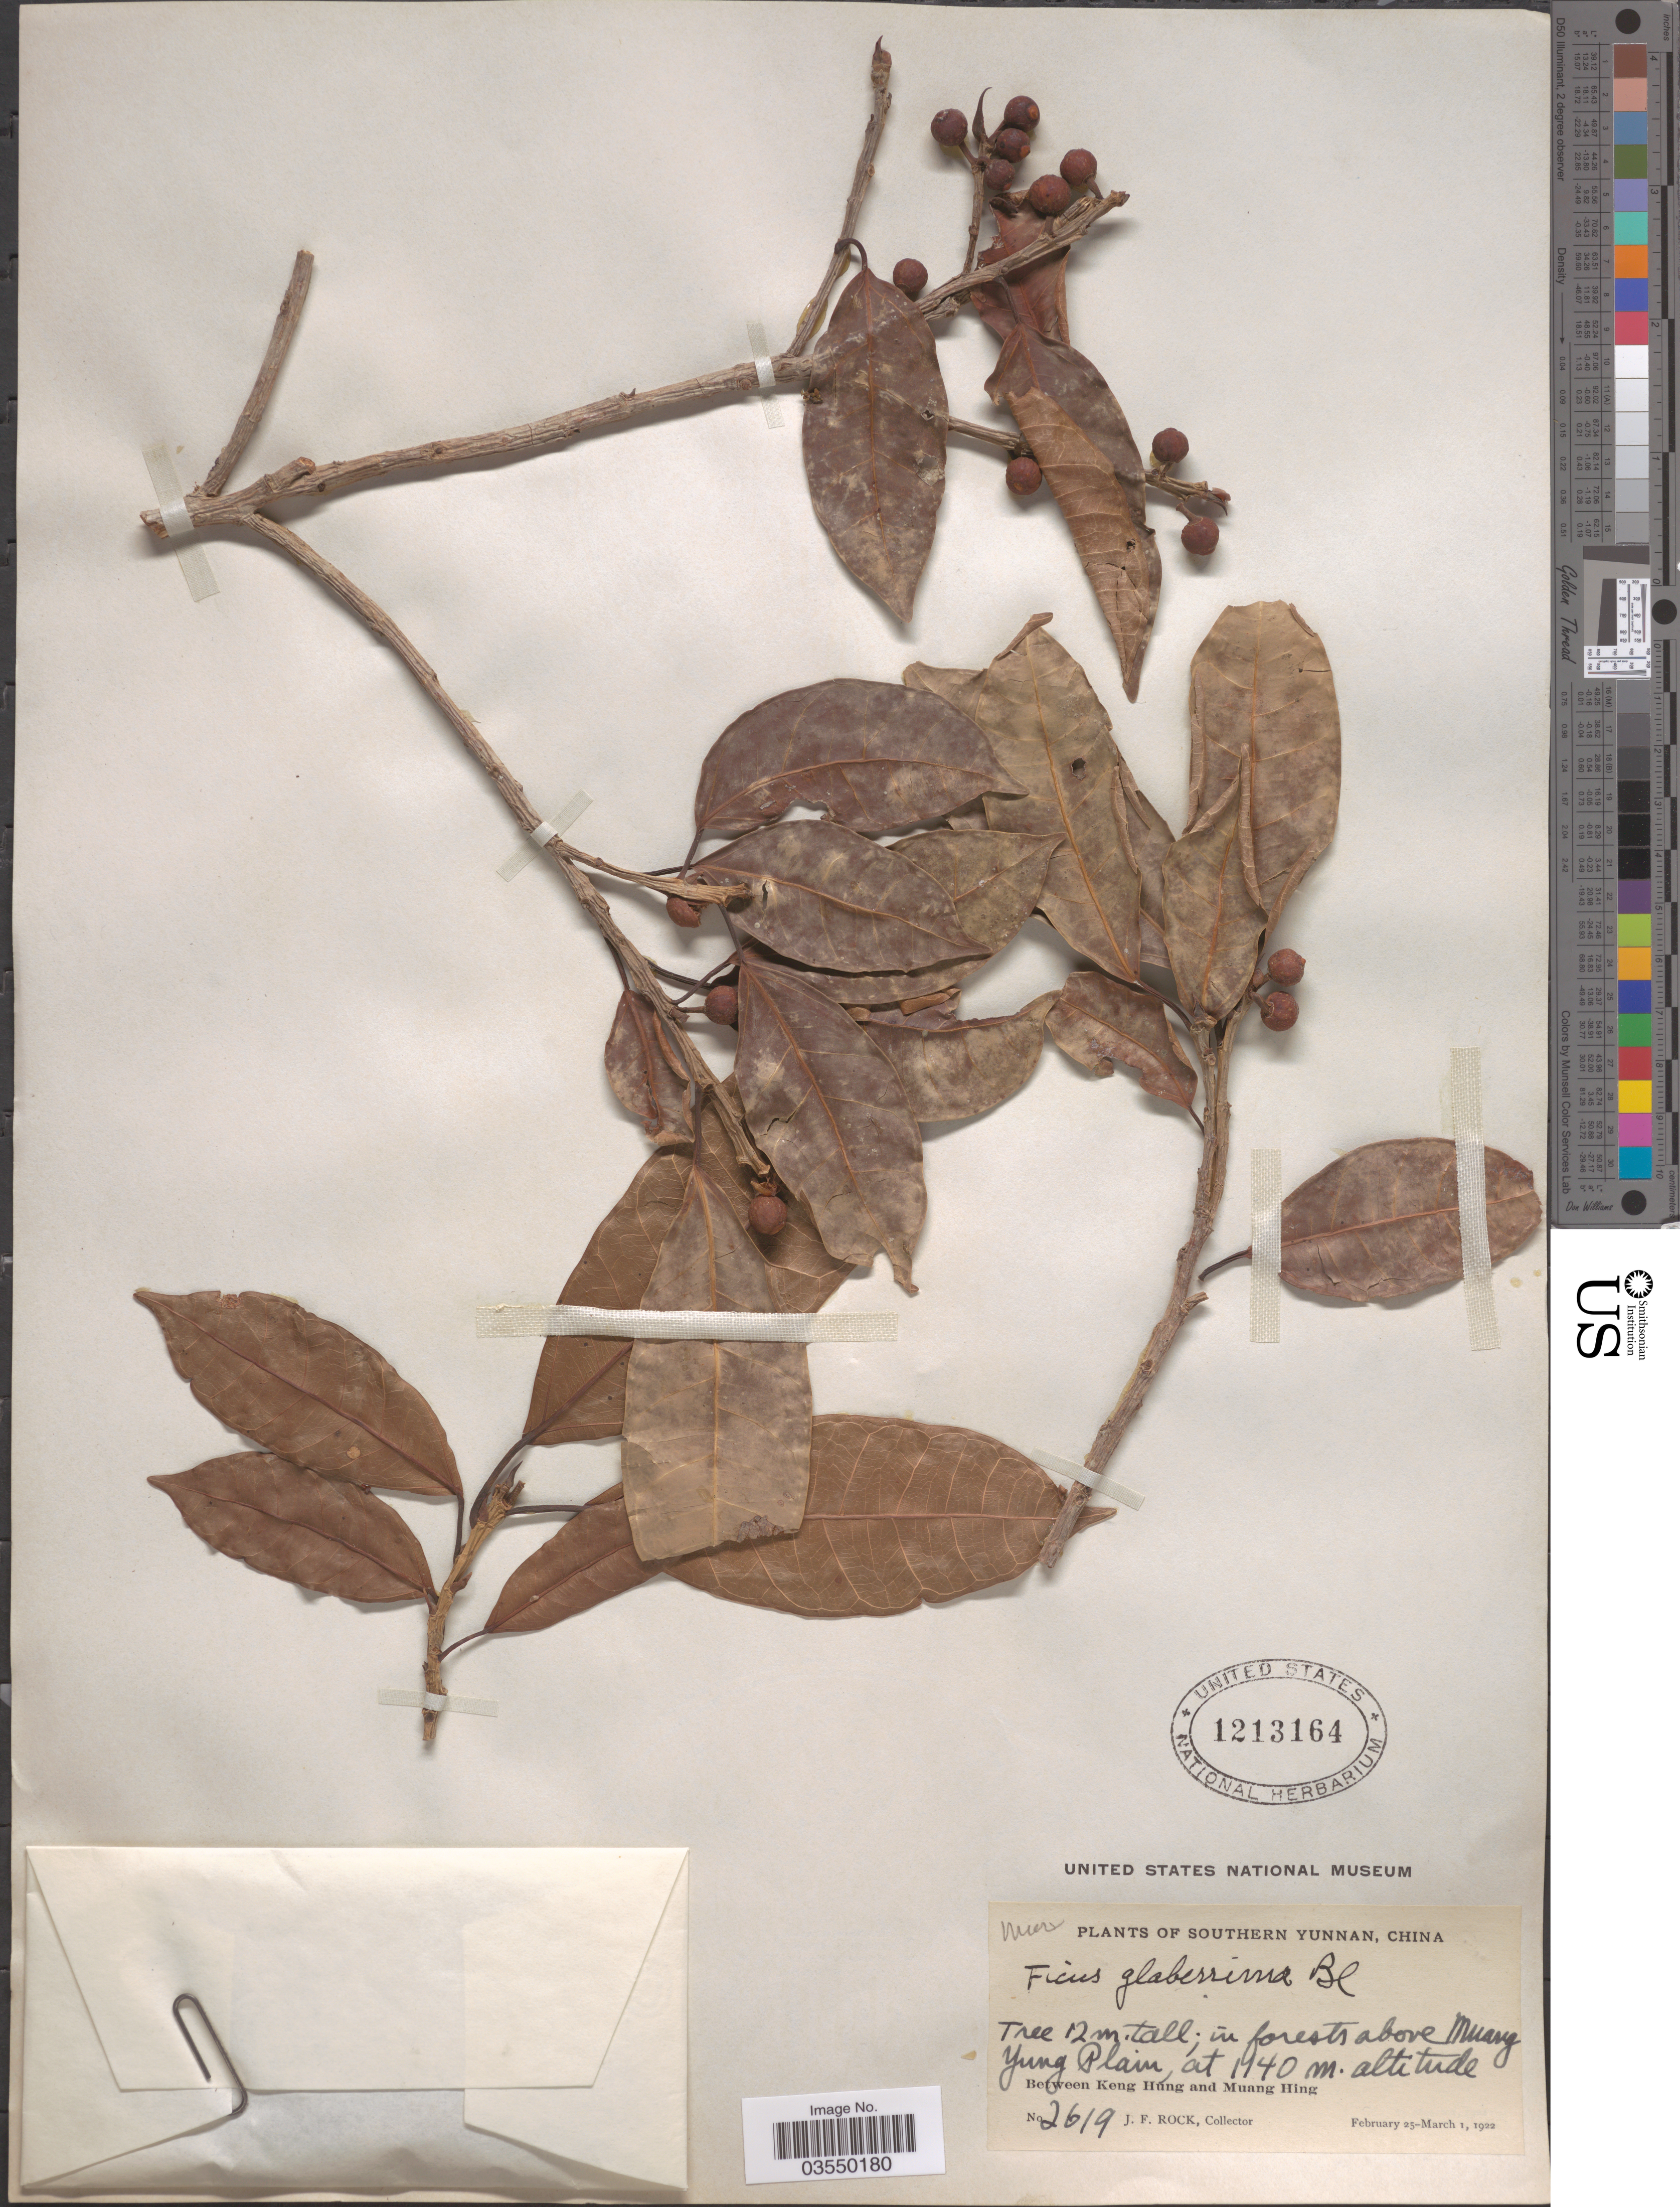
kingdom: Plantae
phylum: Tracheophyta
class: Magnoliopsida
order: Rosales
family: Moraceae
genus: Ficus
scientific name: Ficus glaberrima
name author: Heyne ex Roth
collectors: J. Rock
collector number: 2619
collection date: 1922-02-25/1922-03-01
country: China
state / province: Yunnan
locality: Southern Yunnan. Above Muang Yung Plain. Between Keng Hung and Muang Hing.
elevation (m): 1140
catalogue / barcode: US 1213164